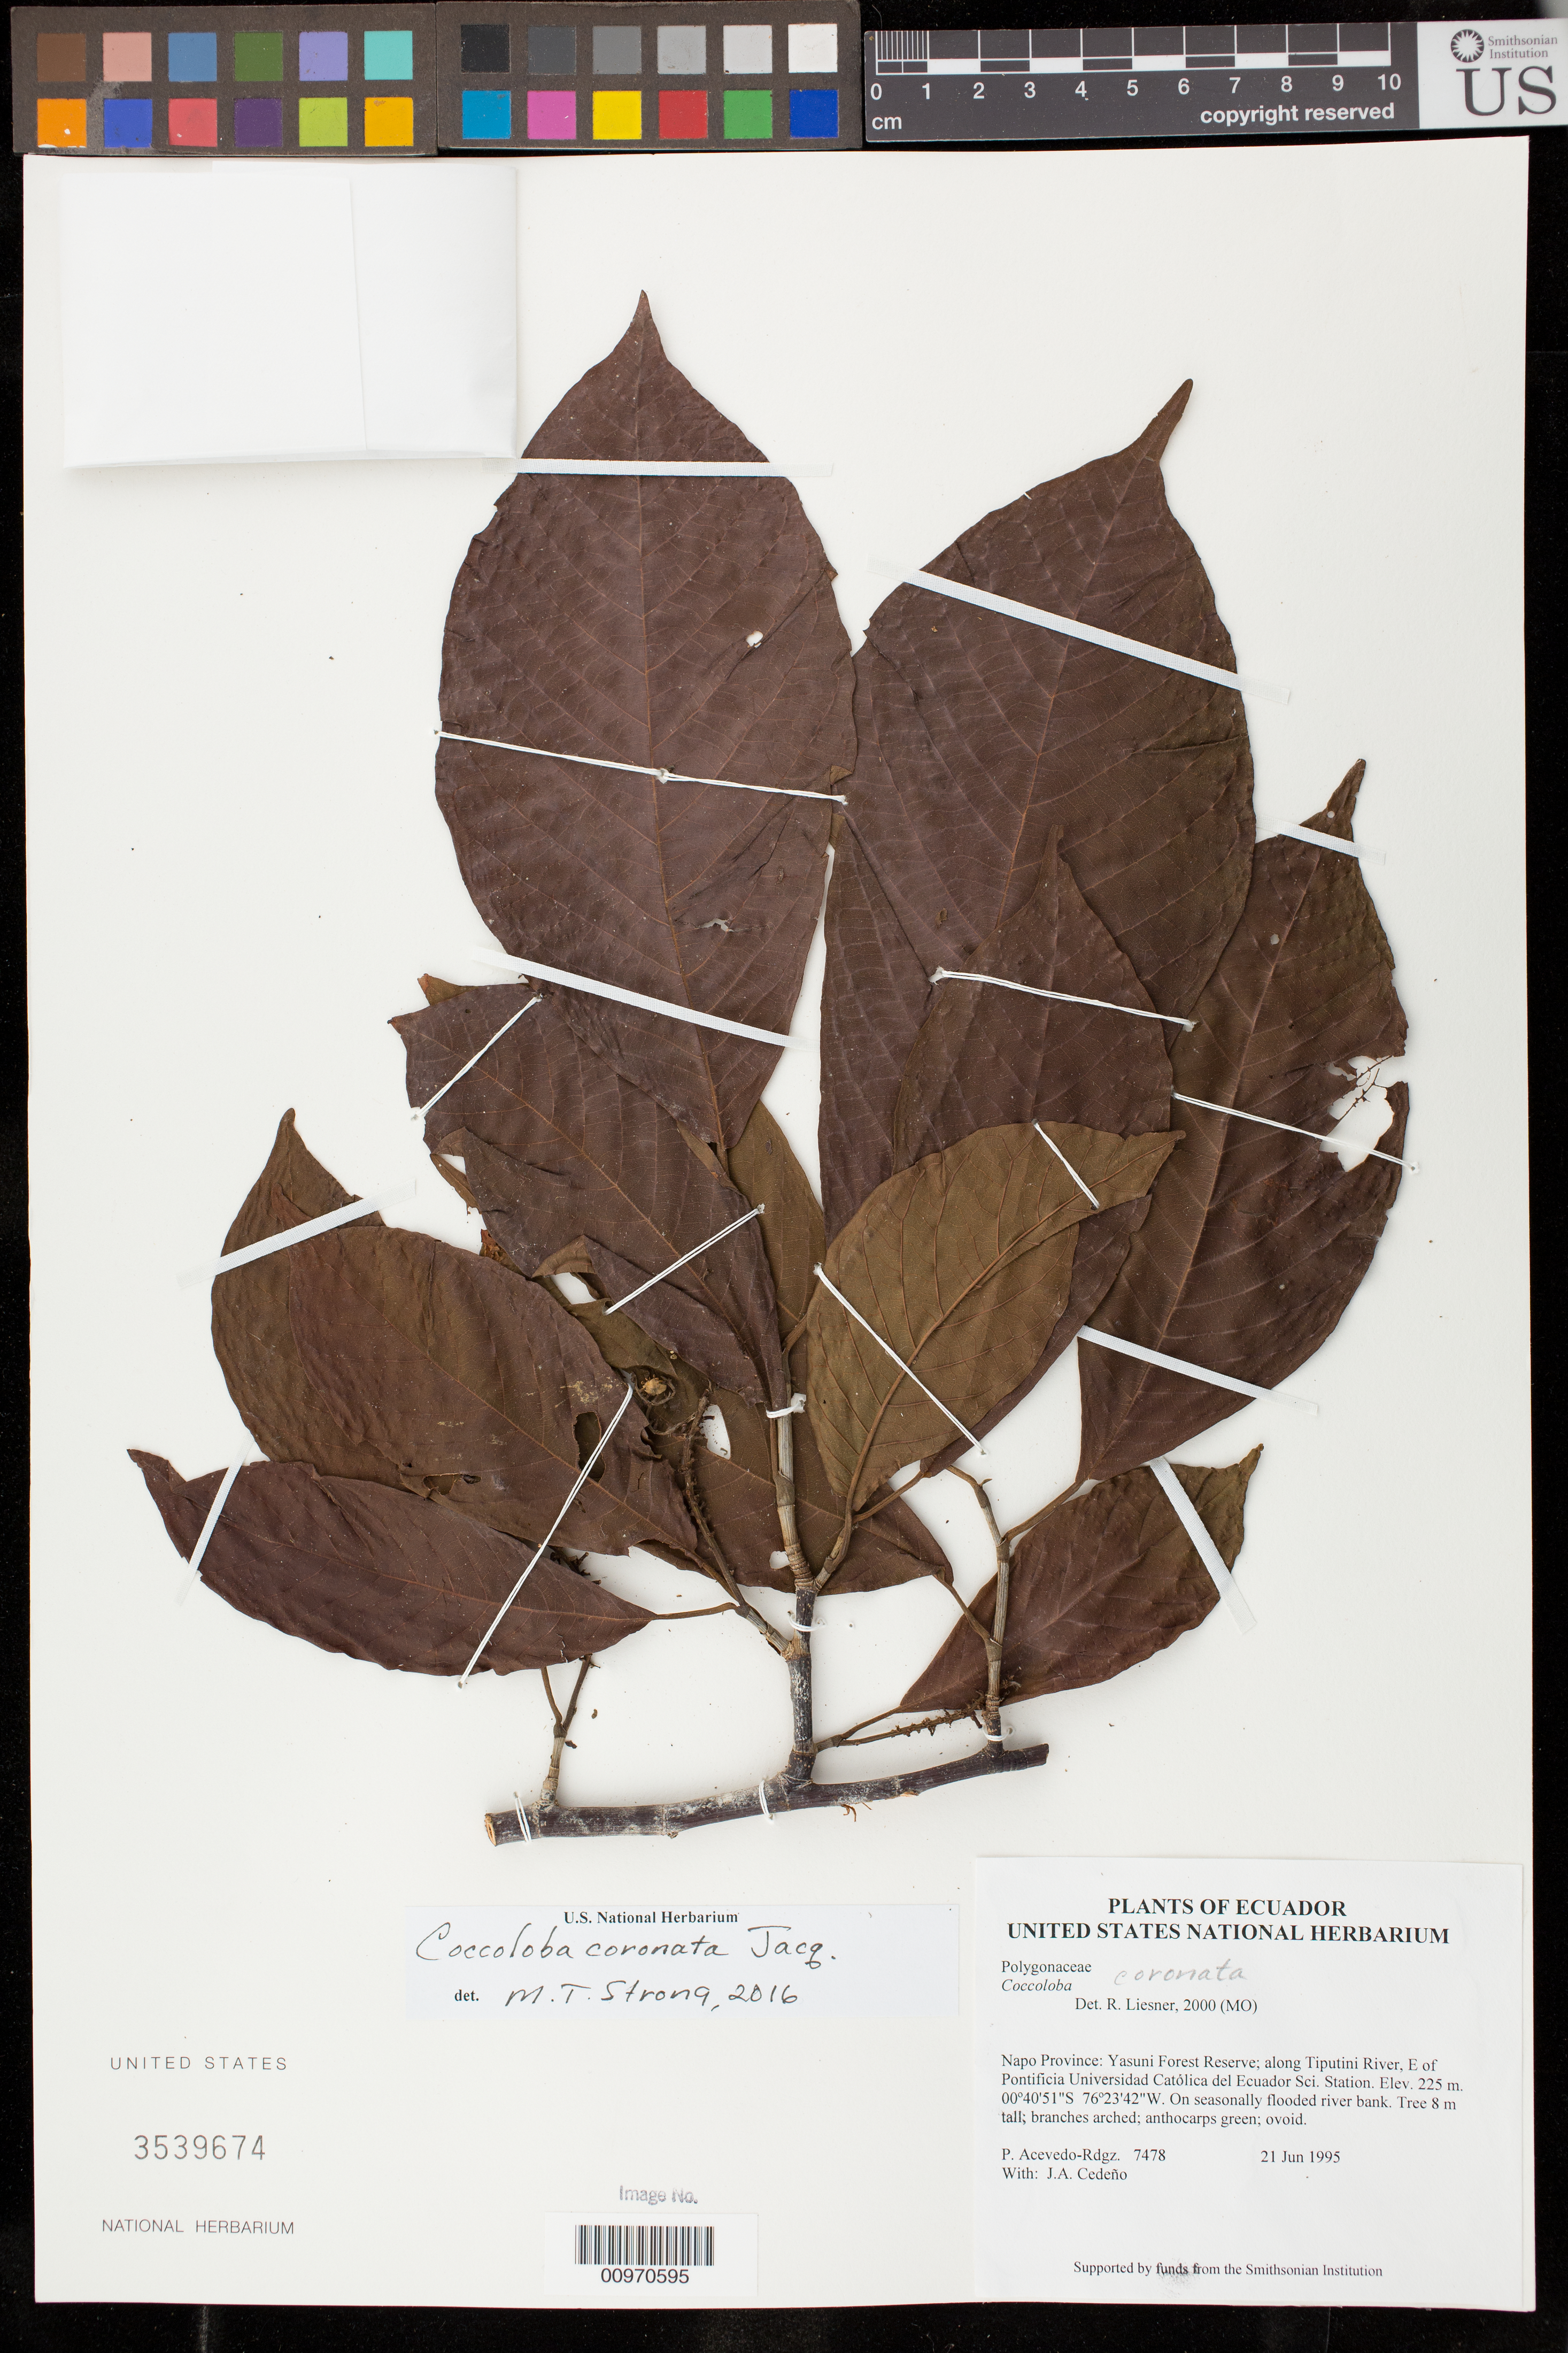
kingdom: Plantae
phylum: Tracheophyta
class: Magnoliopsida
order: Caryophyllales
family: Polygonaceae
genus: Coccoloba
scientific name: Coccoloba coronata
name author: Jacq.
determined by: Strong, M. T., (US), Smithsonian Institution - National Museum of Natural History (UNITED STATES)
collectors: P. Acevedo-Rodr. & J. A. Cedeño M.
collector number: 7478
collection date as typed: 21 Jun 1995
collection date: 1995-06-21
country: Ecuador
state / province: Napo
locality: Napo Province: Yasuni Forest Reserve; along Tiputini River, E of Pontificia Universidad Católica del Ecuador Sci. Station.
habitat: On seasonally flooded river bank.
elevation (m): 225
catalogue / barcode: US 3539674